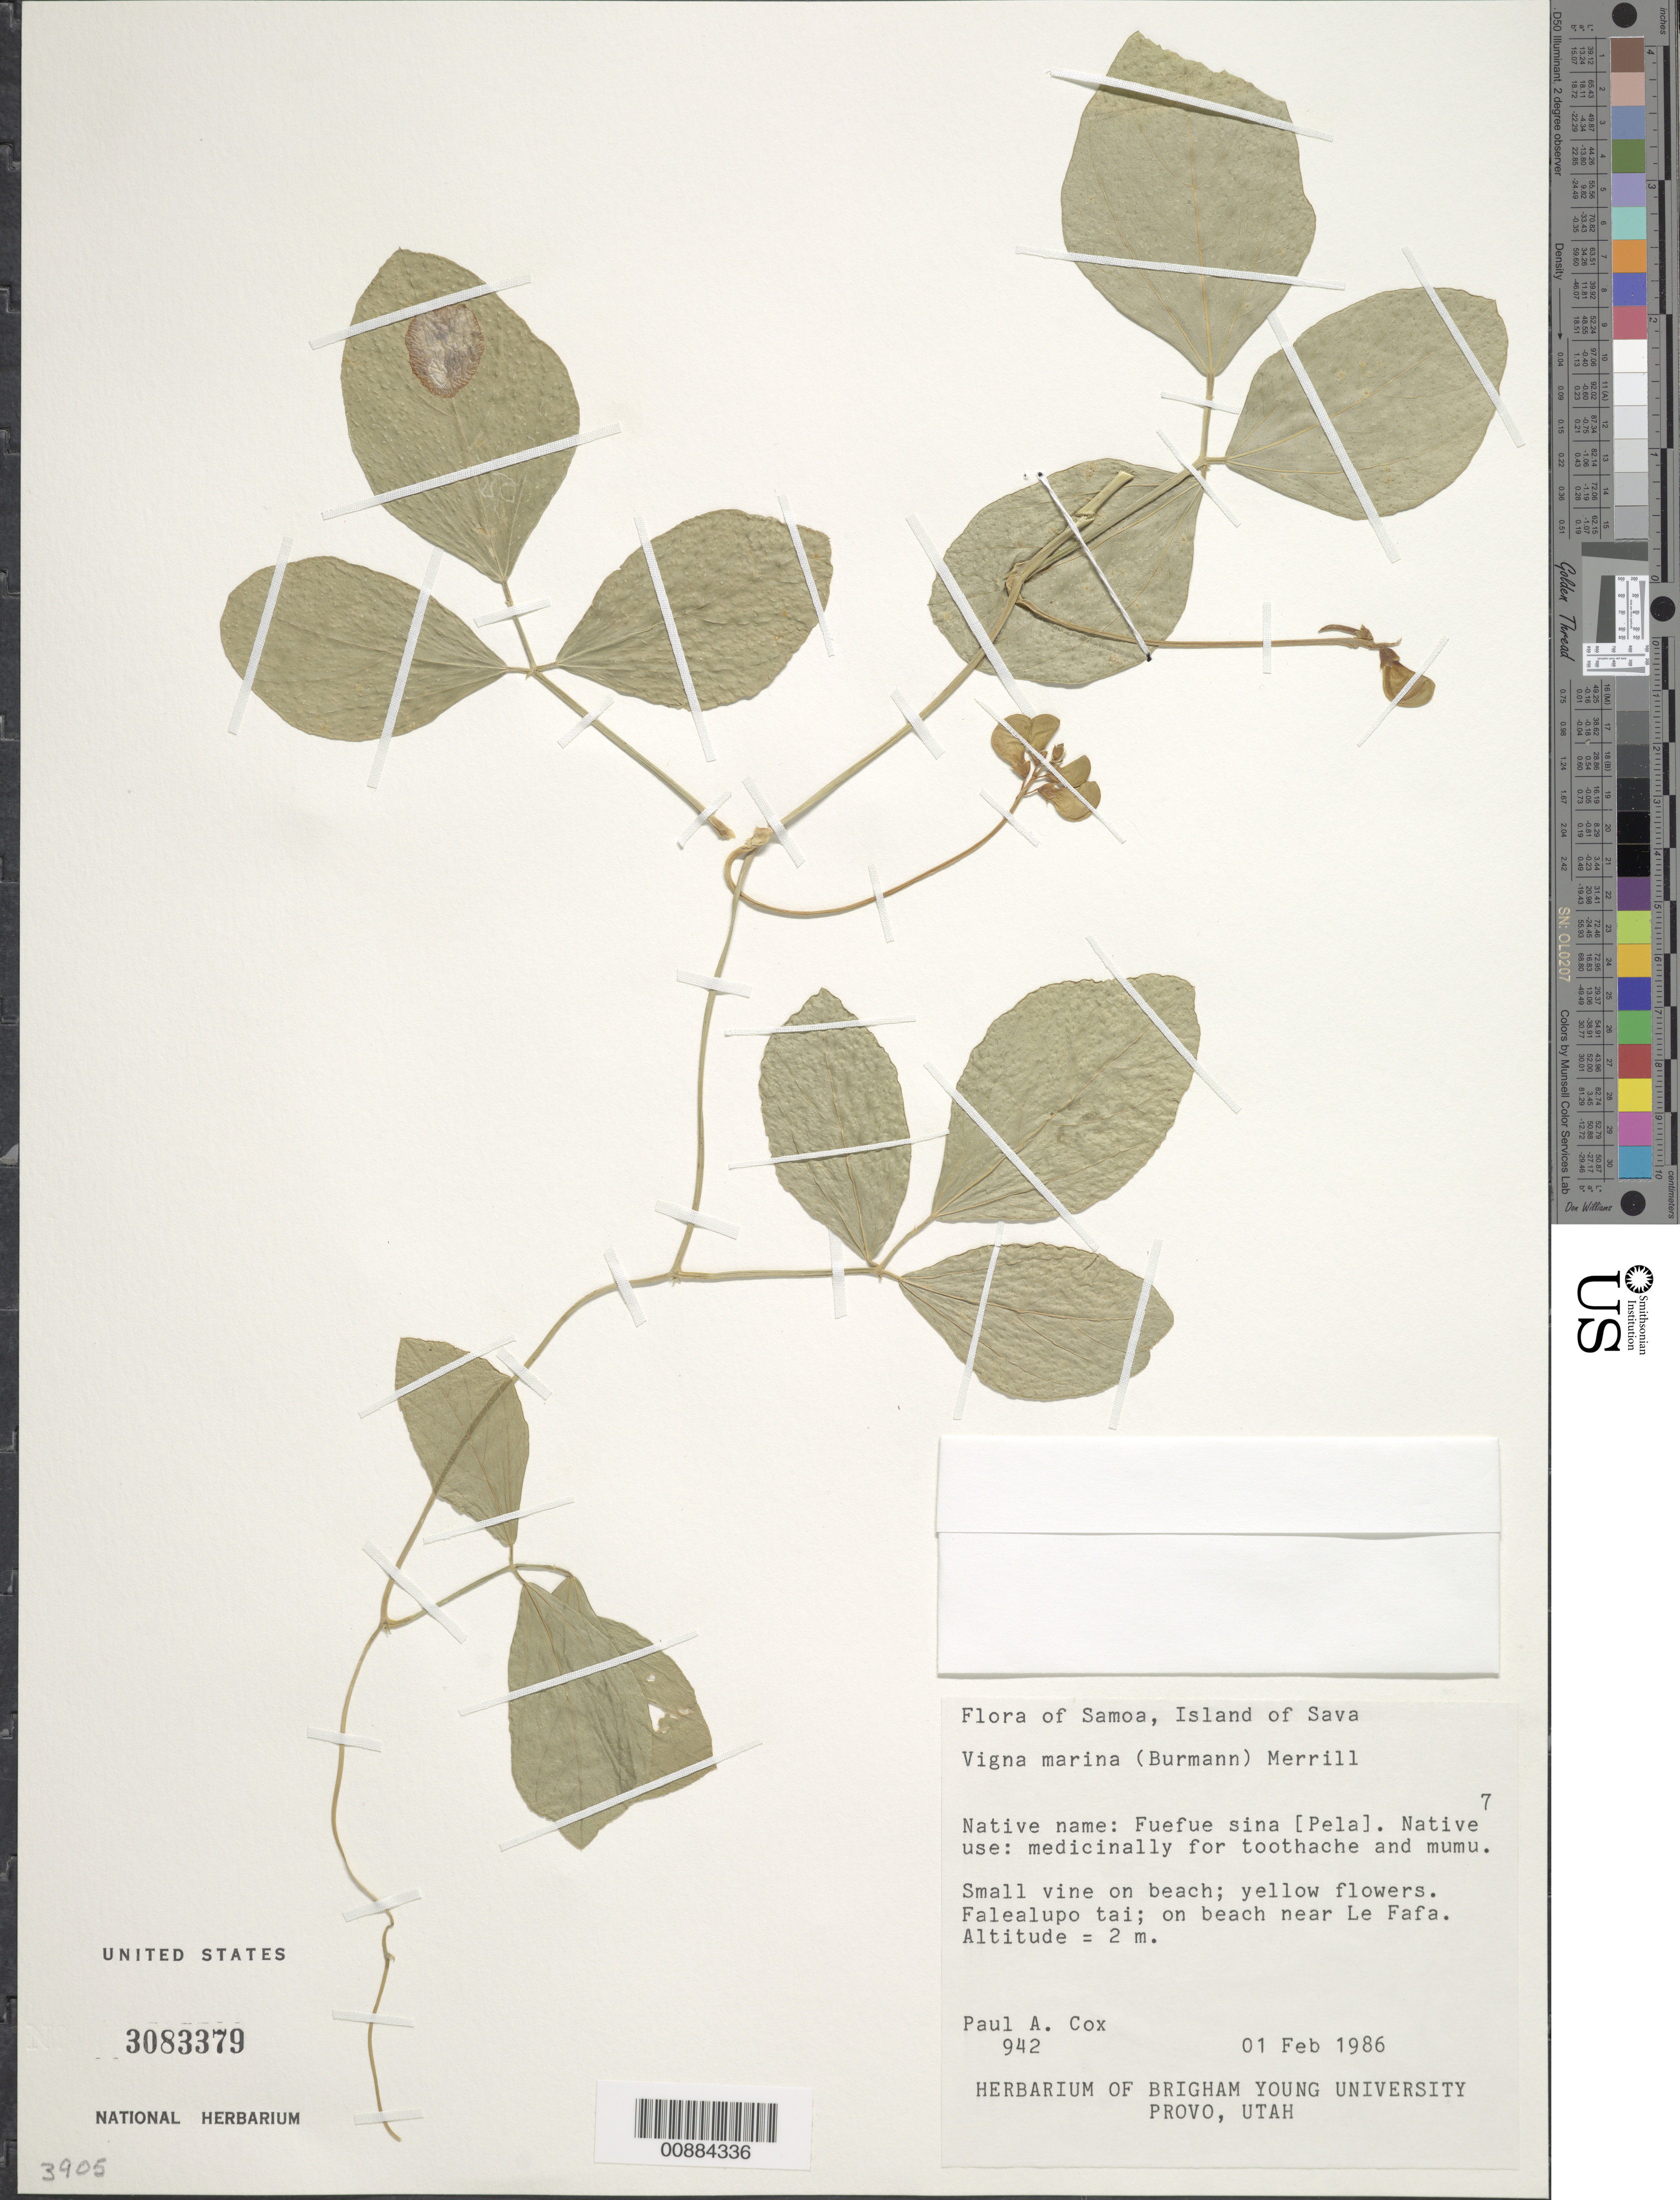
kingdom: Plantae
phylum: Tracheophyta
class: Magnoliopsida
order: Fabales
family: Fabaceae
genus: Vigna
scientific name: Vigna marina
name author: (Burm.) Merr.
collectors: P. Cox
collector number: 942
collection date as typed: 01 Feb 1986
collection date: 1986-02-01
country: Samoa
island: Savai'i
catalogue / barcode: US 3083379